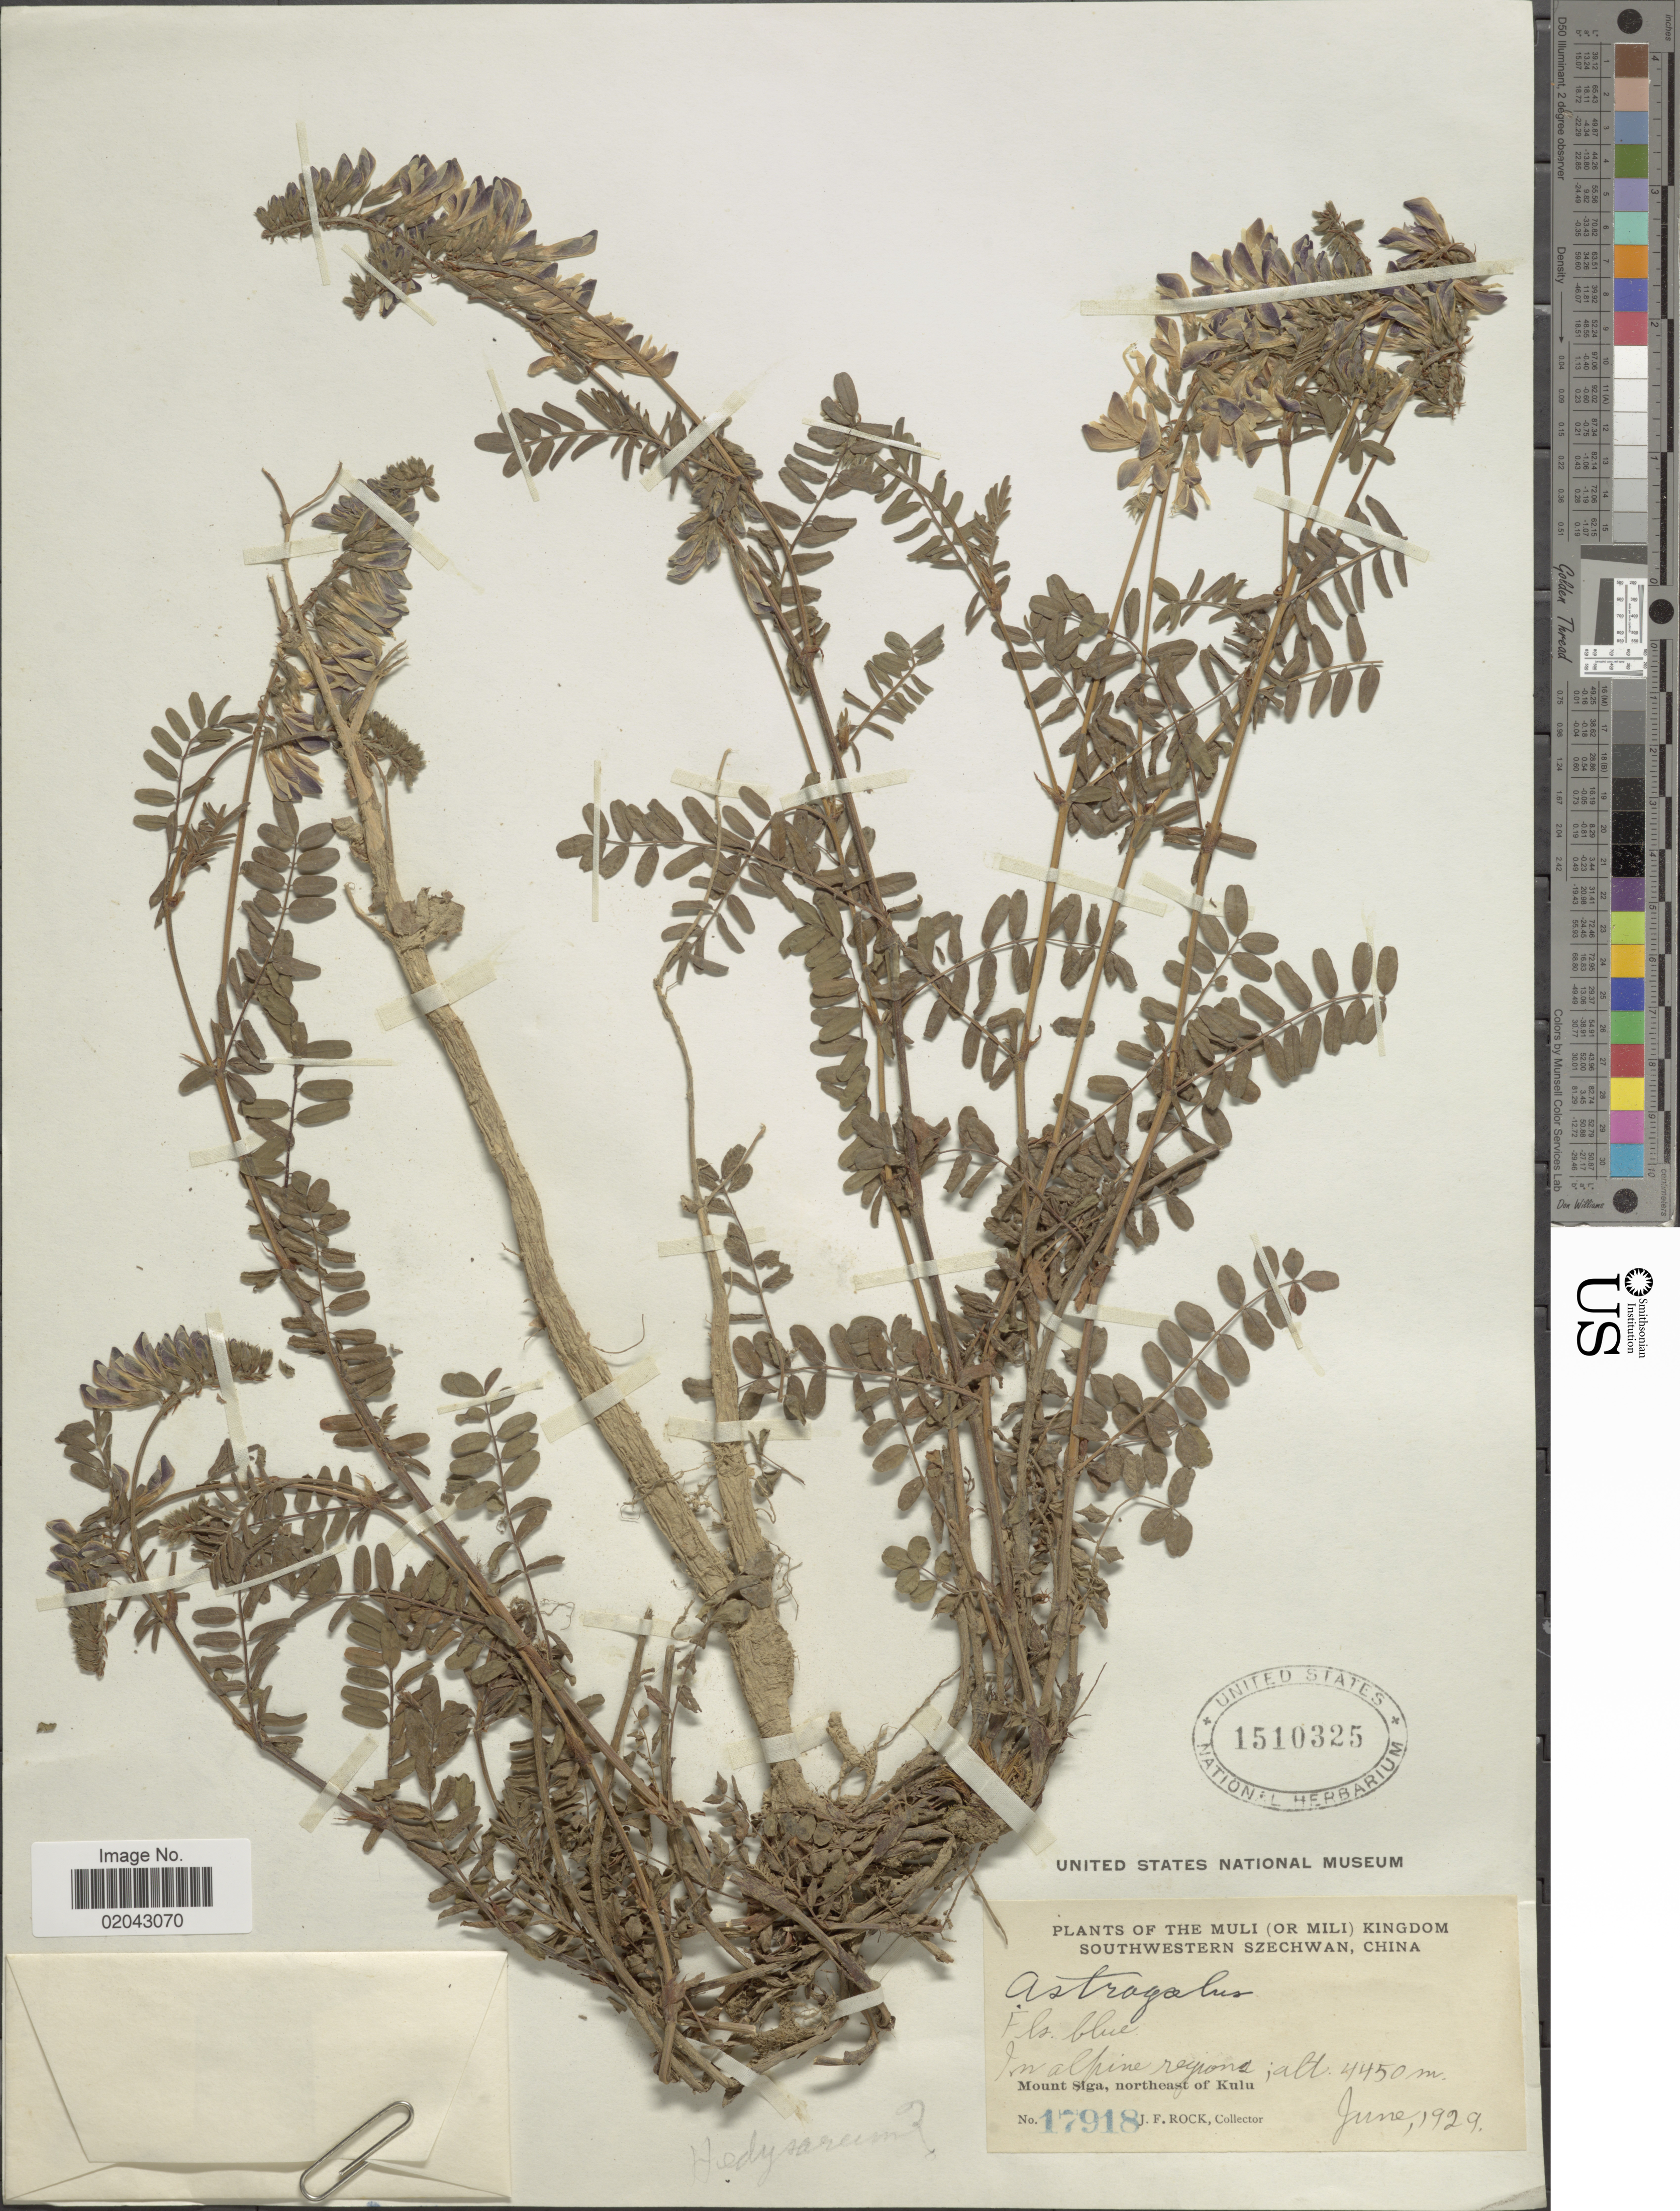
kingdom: Plantae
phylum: Tracheophyta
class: Magnoliopsida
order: Fabales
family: Fabaceae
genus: Hedysarum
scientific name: Hedysarum sp.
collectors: J. Rock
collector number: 17918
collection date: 1929-06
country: China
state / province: Sichuan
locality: Muli (or Mili) Kingdom southwestern Szechwan, Mount Siga, Northeast of Kulu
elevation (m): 4450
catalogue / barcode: US 1510325